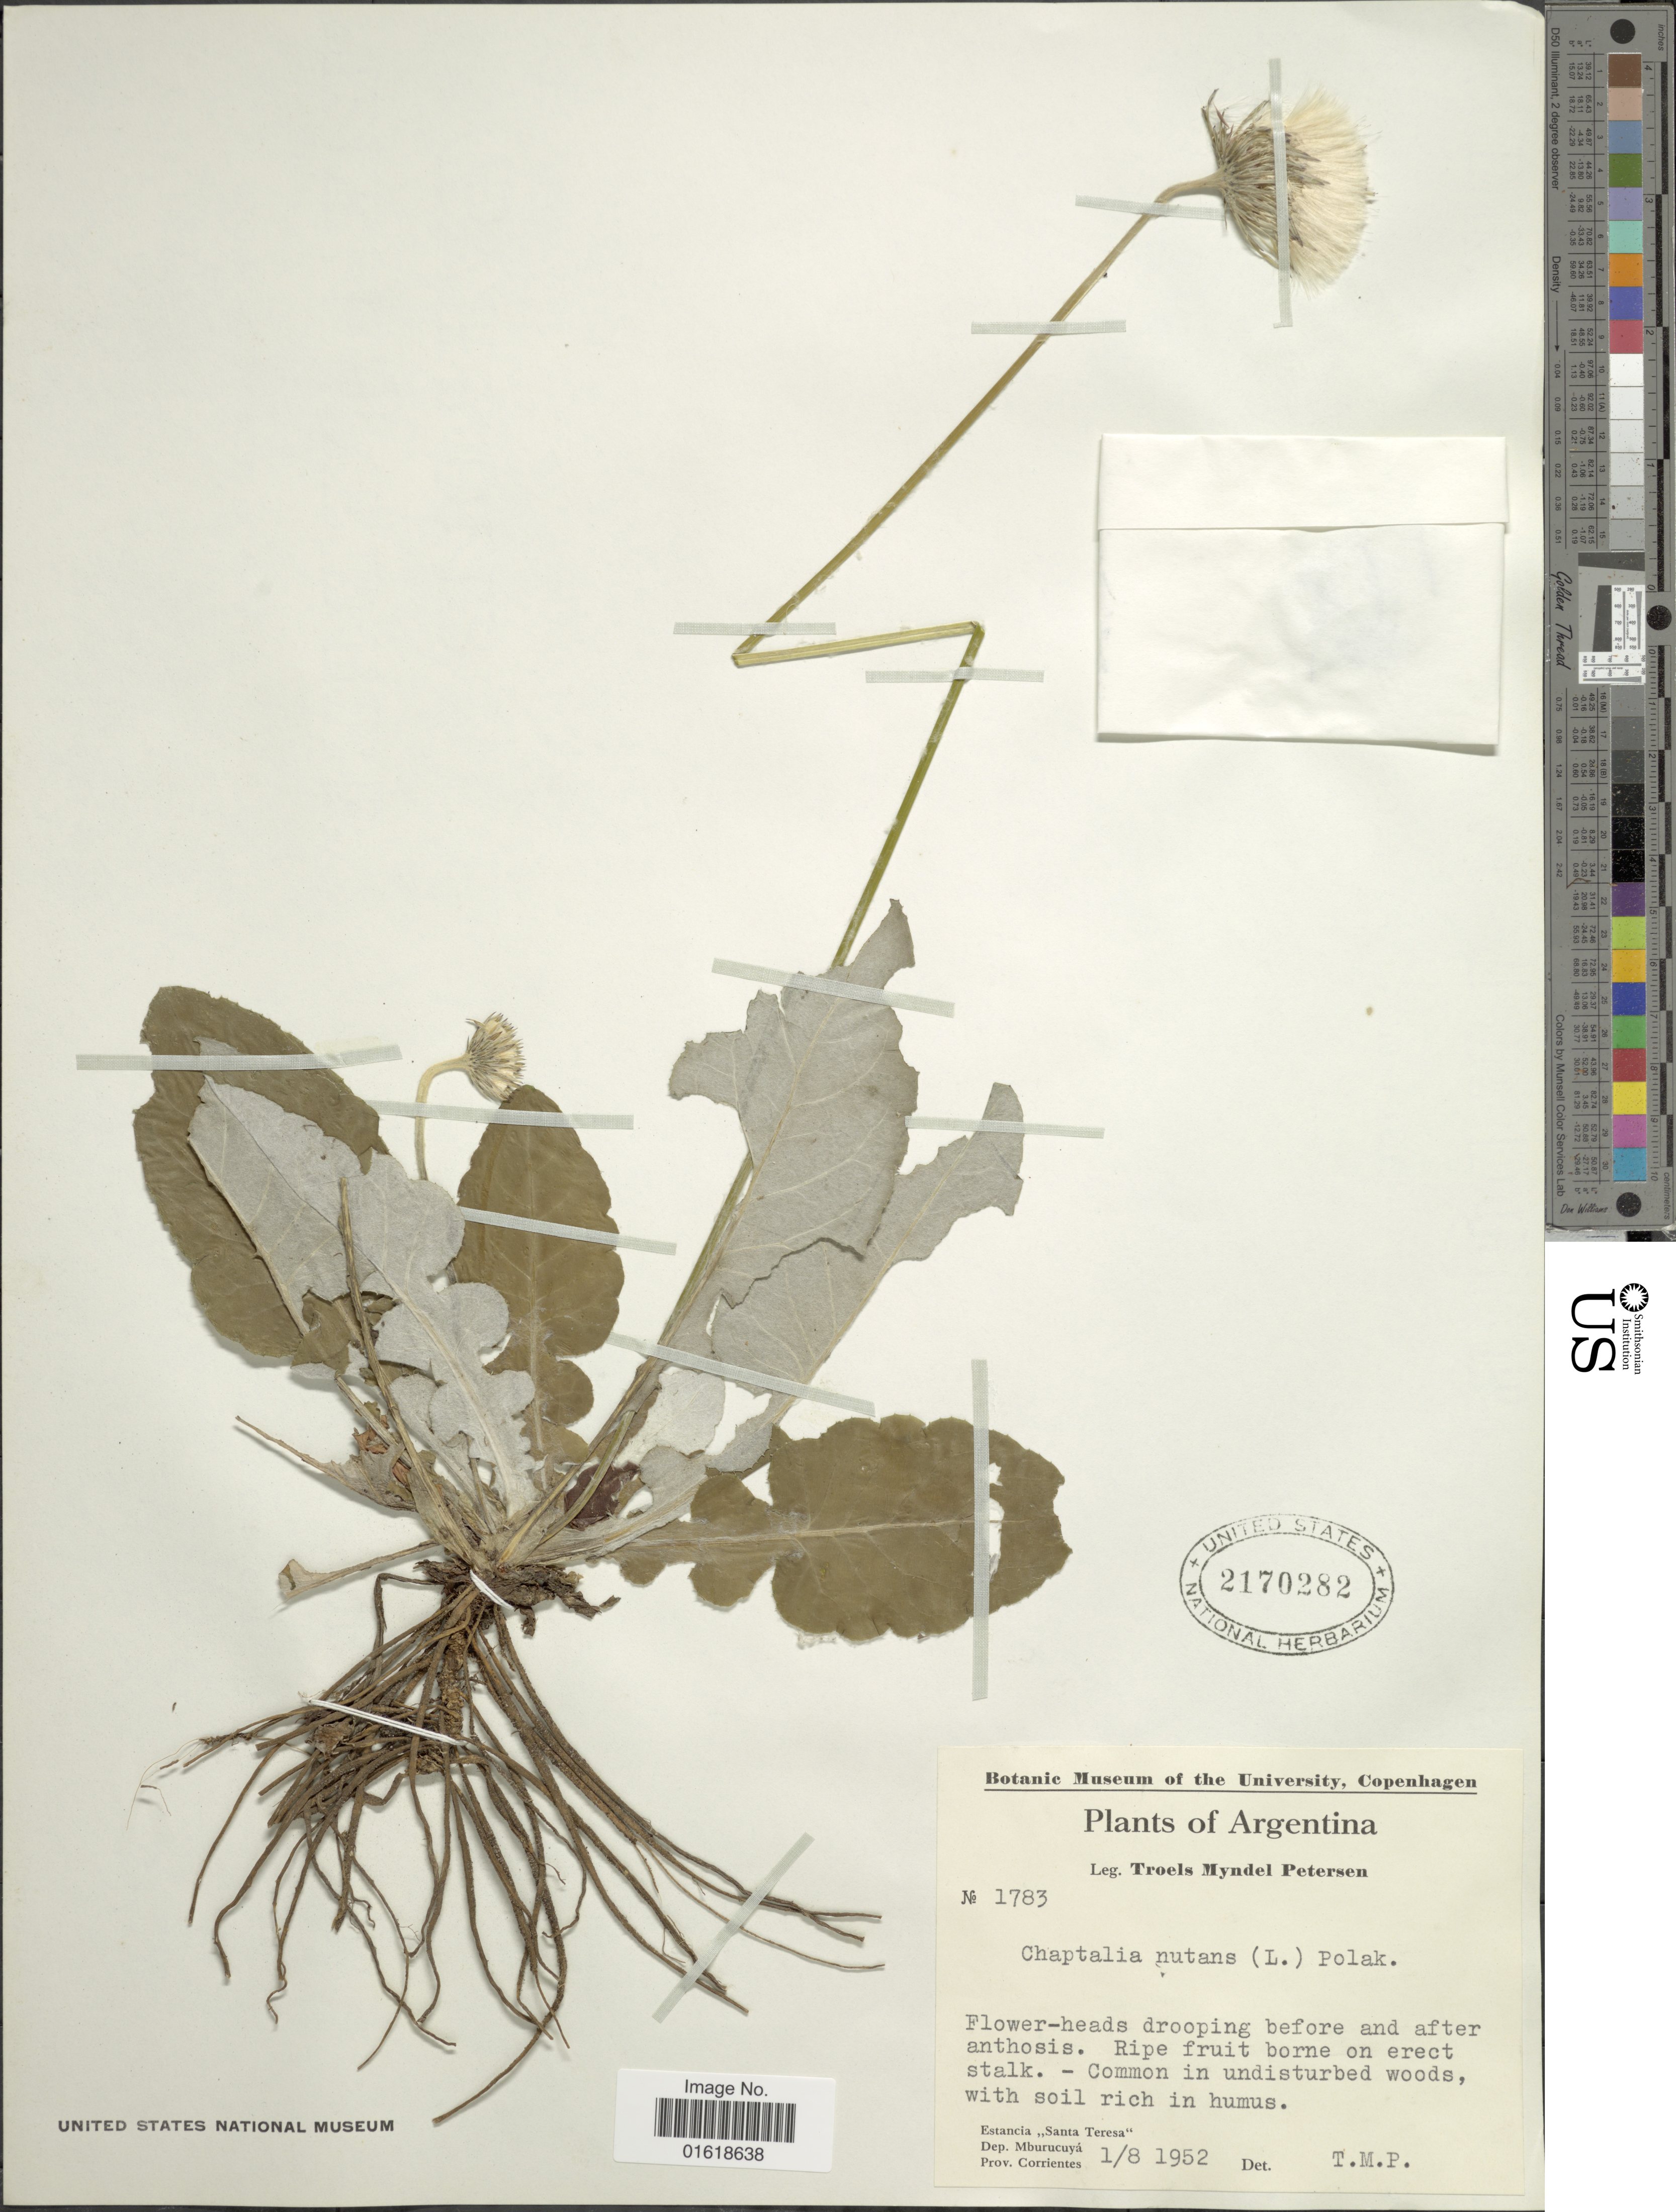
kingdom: Plantae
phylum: Tracheophyta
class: Magnoliopsida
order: Asterales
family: Asteraceae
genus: Chaptalia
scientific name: Chaptalia nutans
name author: (L.) Pol.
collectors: T. Pederson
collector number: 1783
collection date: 1952-08-01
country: Argentina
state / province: Corrientes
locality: Estancia Santa Teresa. Dep. Mburucuyá. Prov. Corrientes.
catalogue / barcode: US 2170282